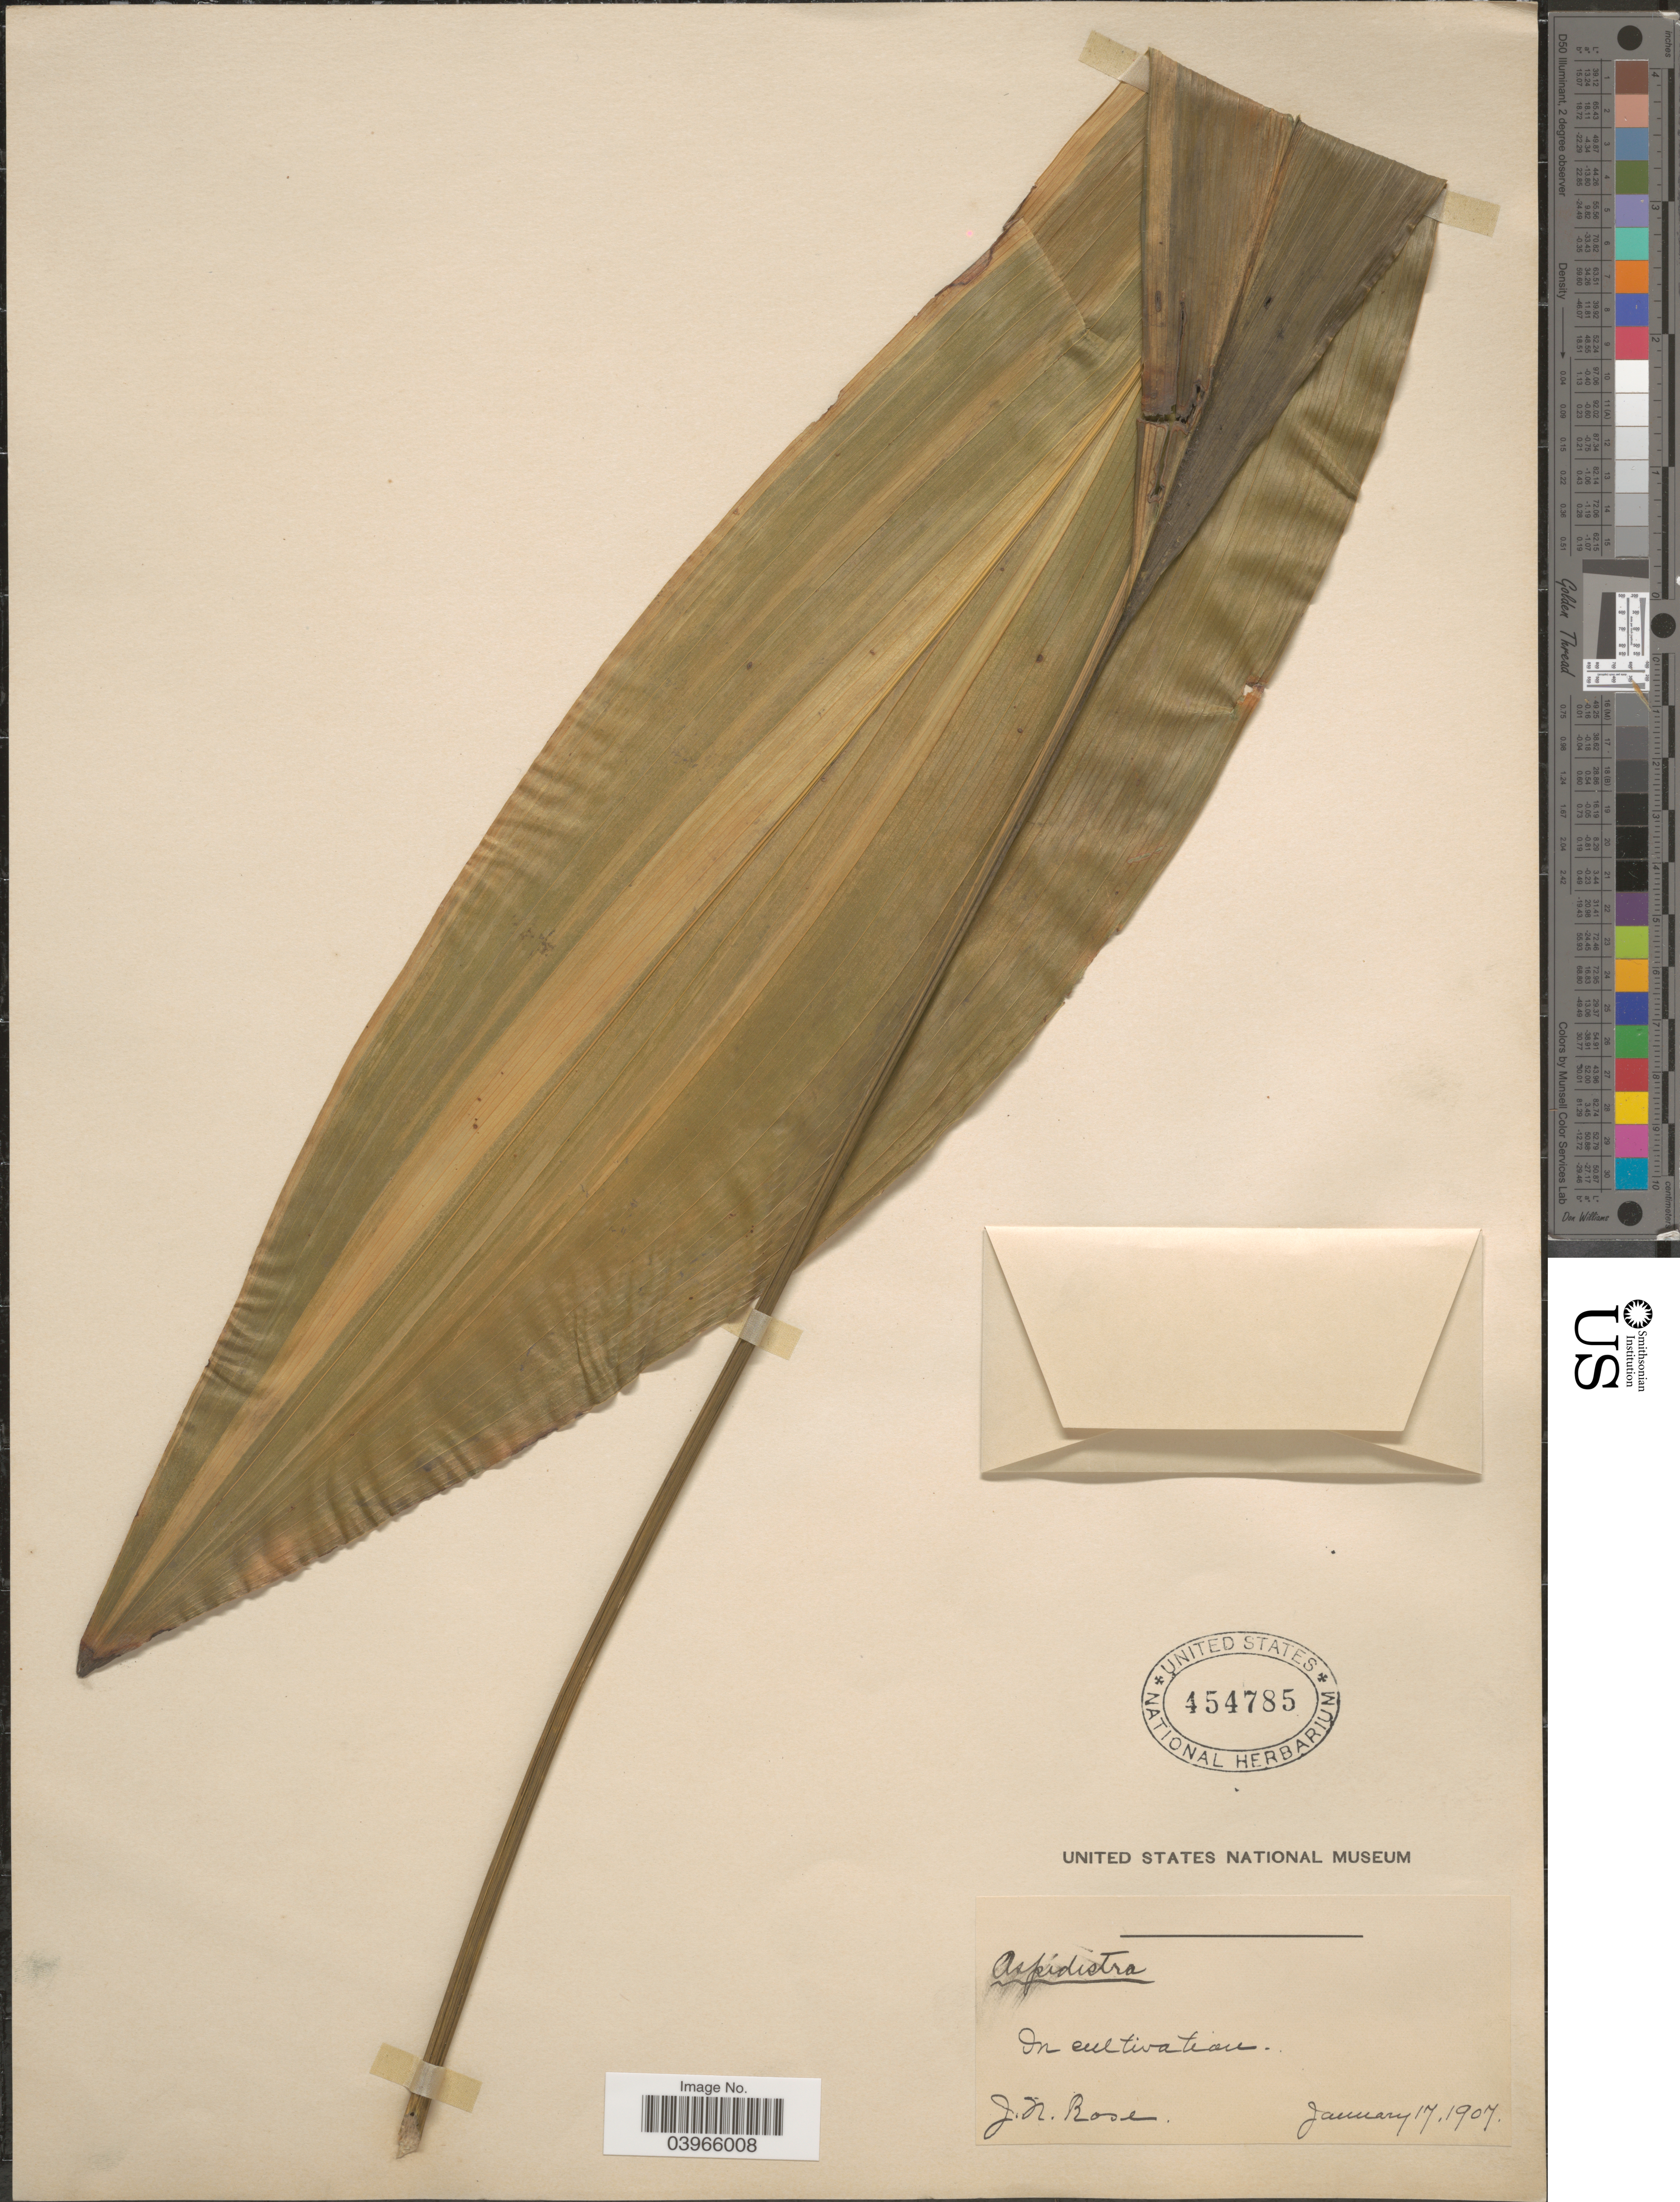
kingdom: Plantae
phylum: Tracheophyta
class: Liliopsida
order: Asparagales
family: Asparagaceae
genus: Aspidistra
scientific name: Aspidistra sp.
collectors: J. N. Rose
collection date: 1907-01-17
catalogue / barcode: US 454785